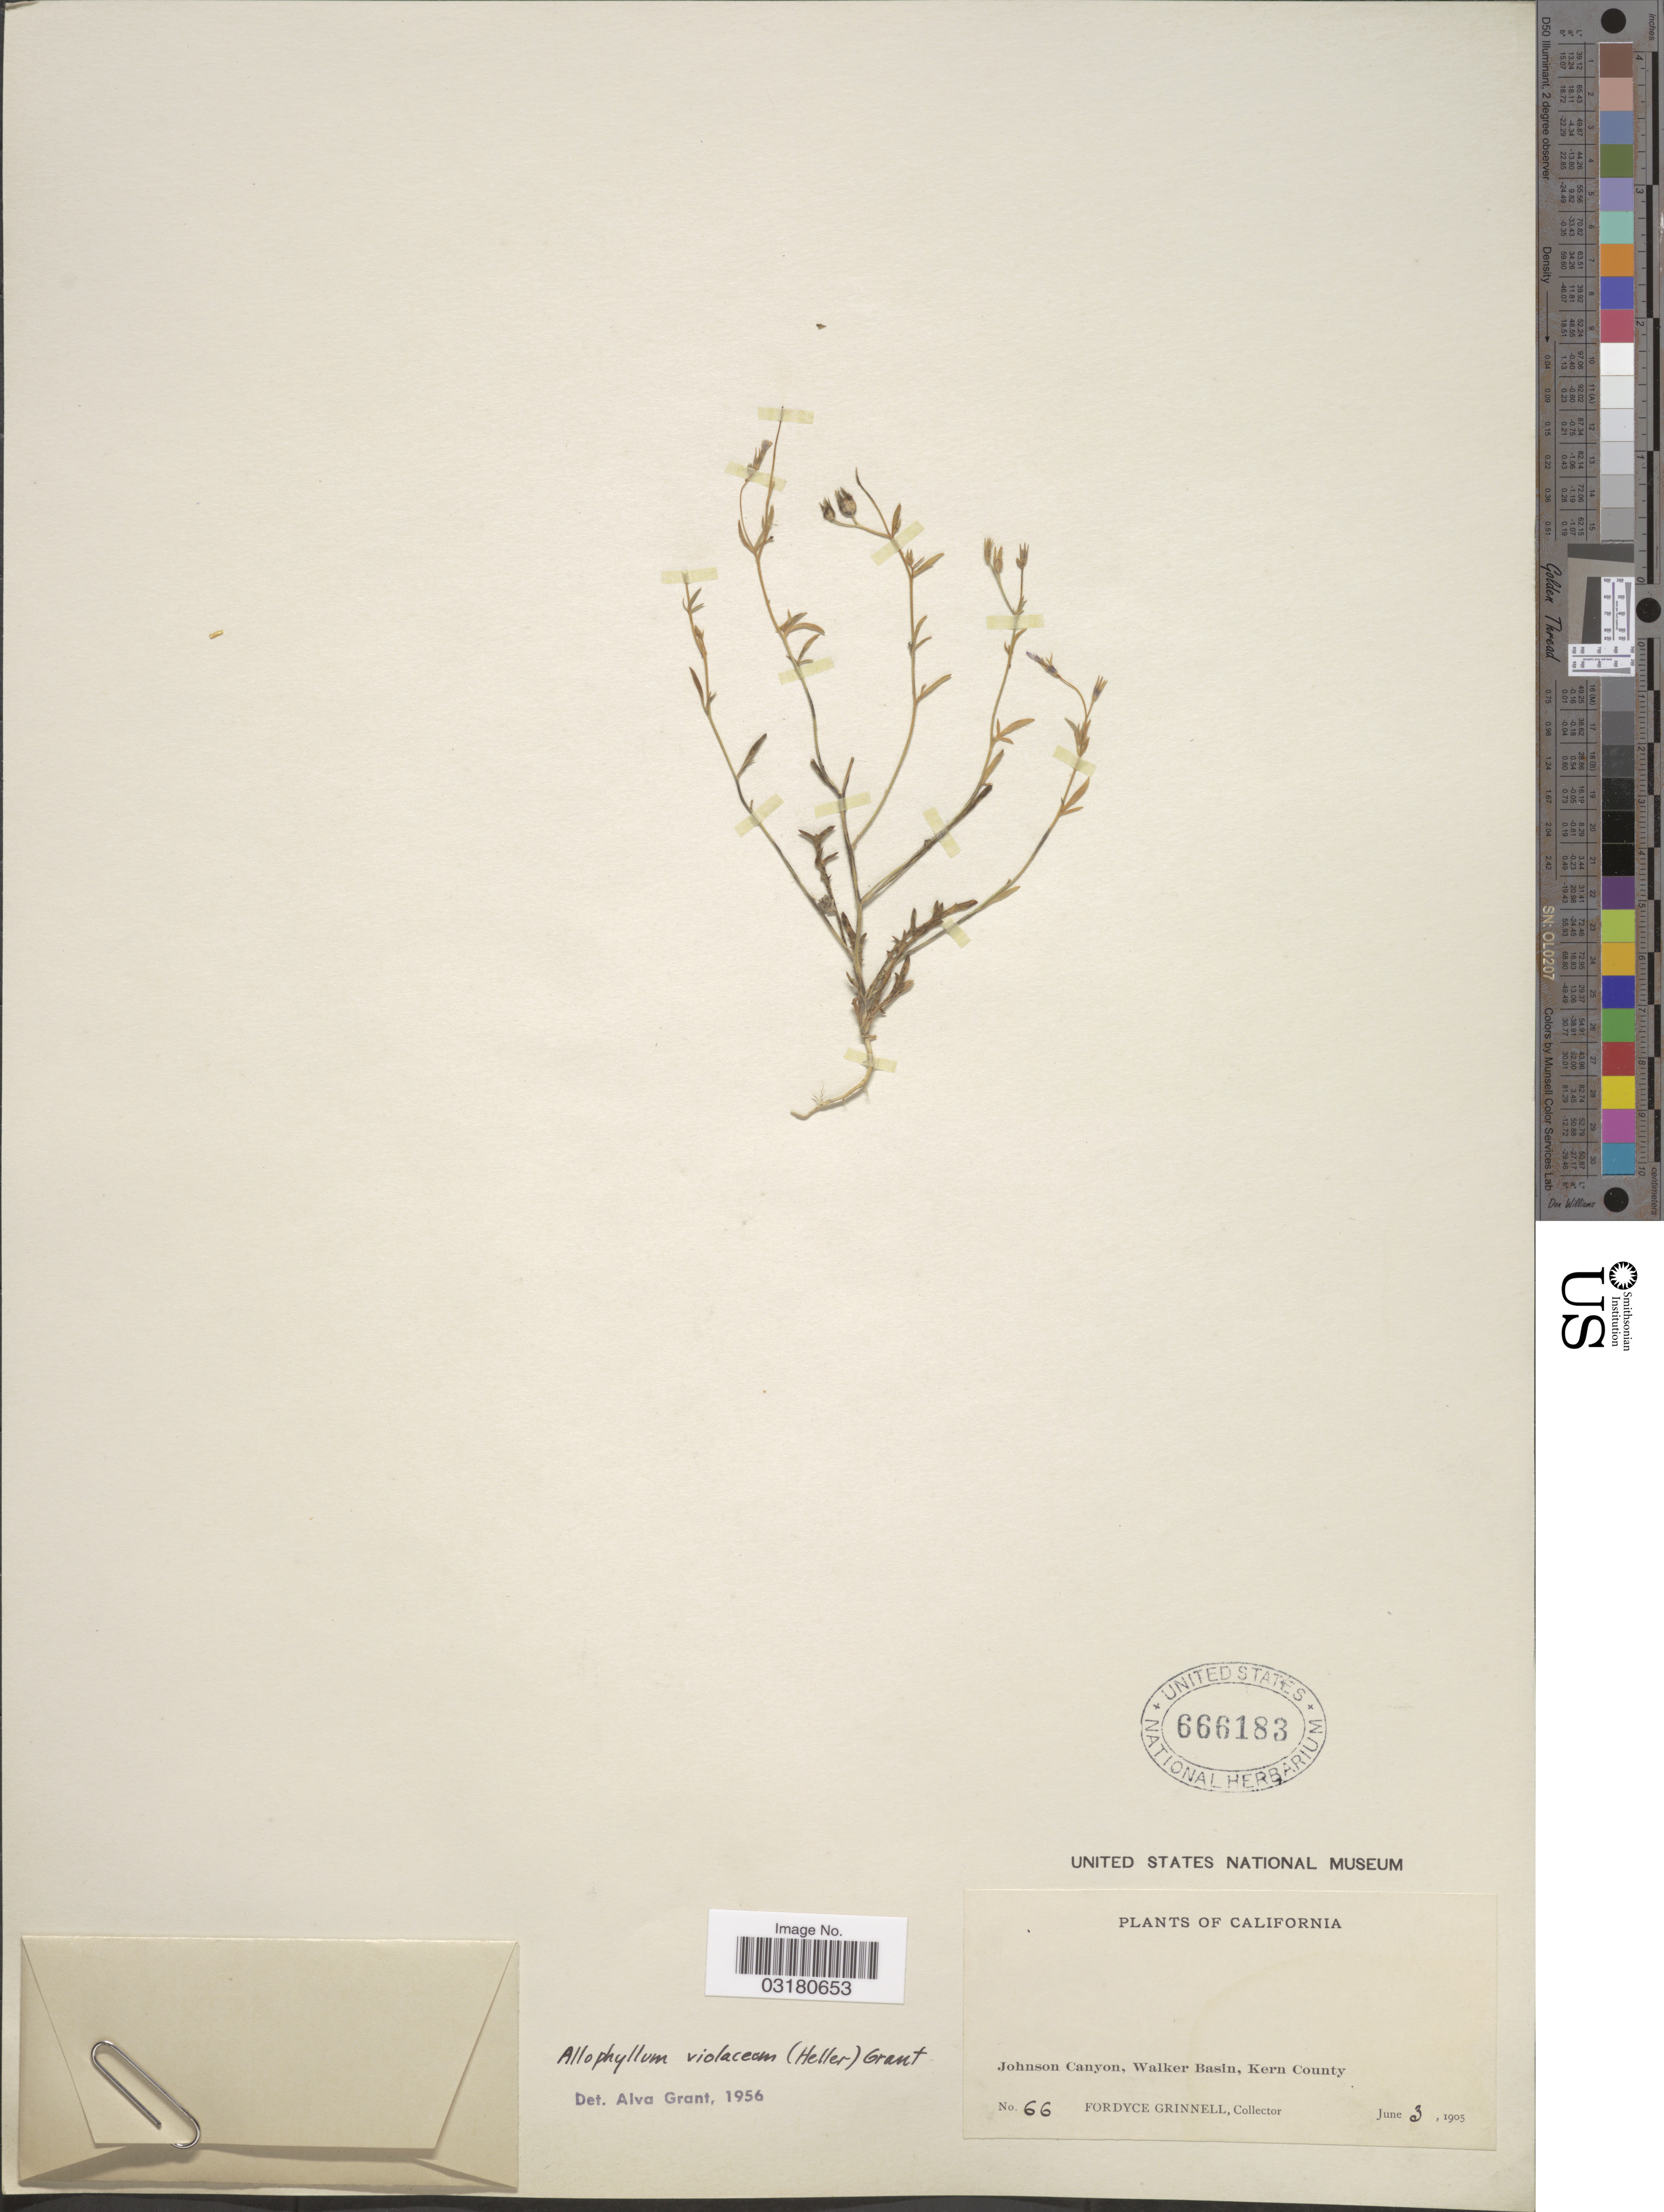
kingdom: Plantae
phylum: Tracheophyta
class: Magnoliopsida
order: Ericales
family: Polemoniaceae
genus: Allophyllum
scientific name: Allophyllum violaceum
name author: (A. Heller) A.D. Grant & V.E. Grant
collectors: F. Grinnell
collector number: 66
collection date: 1905-06-03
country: United States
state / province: California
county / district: Kern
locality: Johnson Canyon, Walker Basin, Kern County.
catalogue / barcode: US 666183